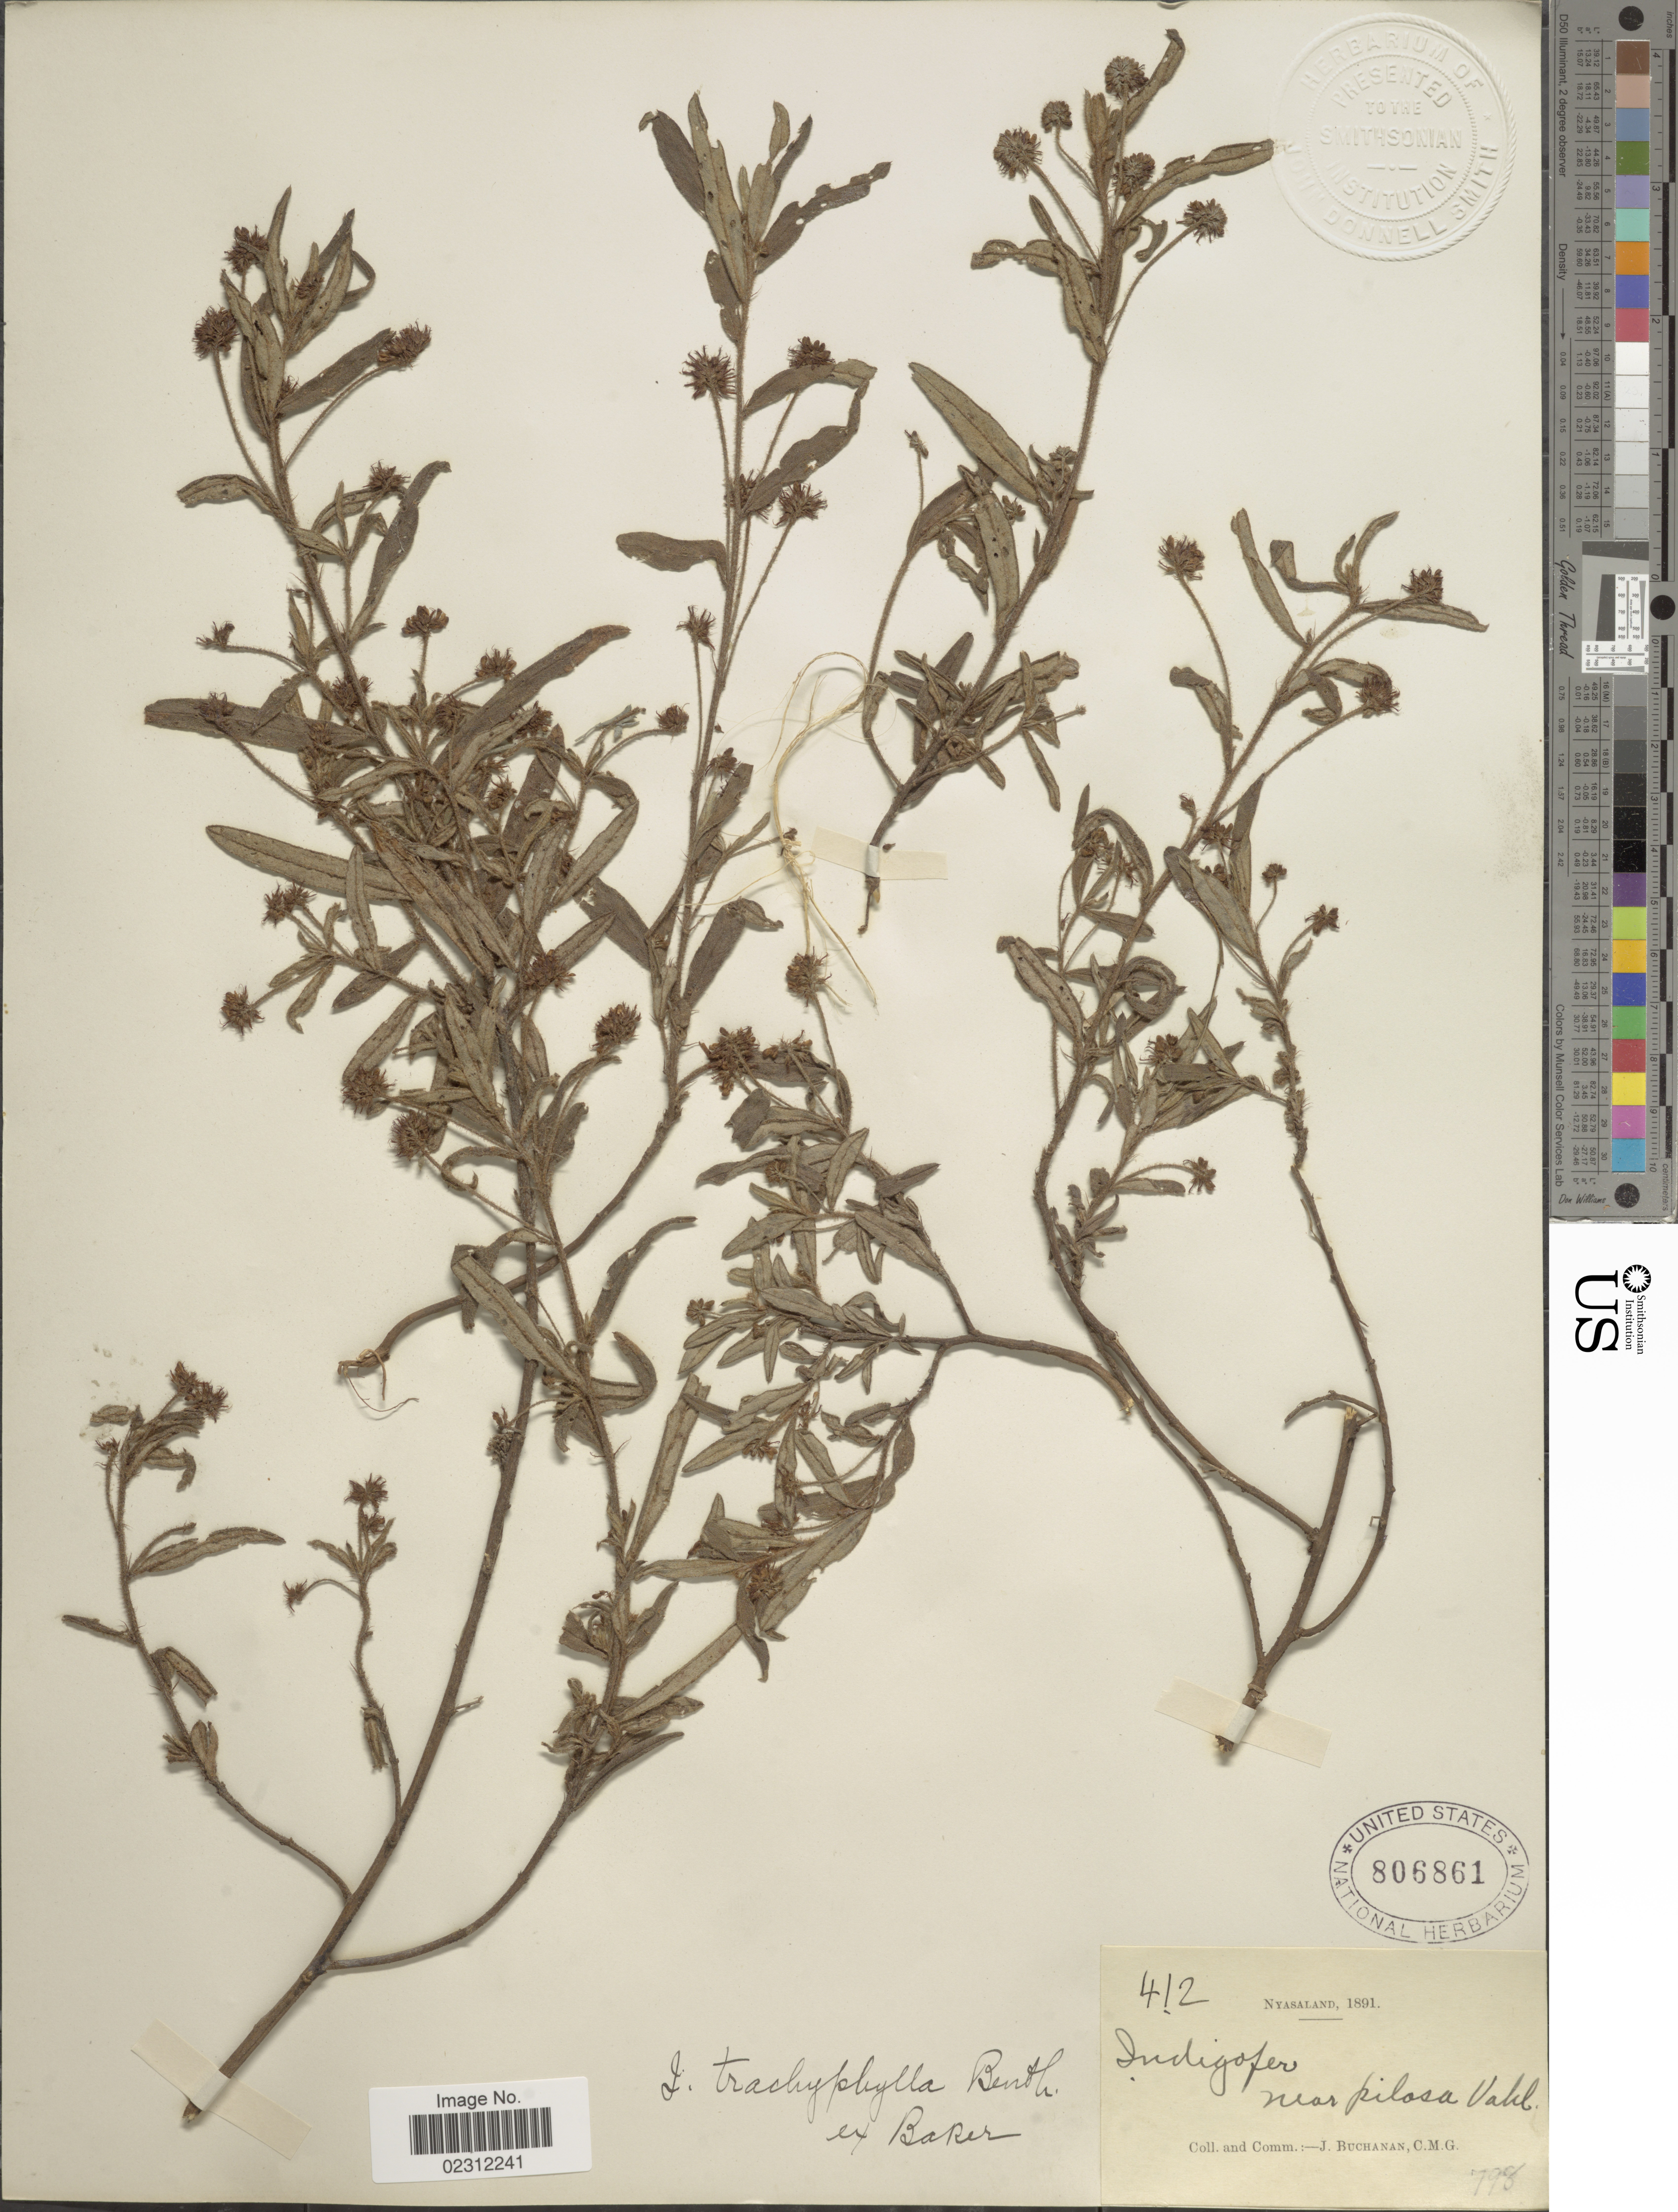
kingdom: Plantae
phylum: Tracheophyta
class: Magnoliopsida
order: Fabales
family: Fabaceae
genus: Indigofera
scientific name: Indigofera trachyphylla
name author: Oliv.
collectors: J. Buchanan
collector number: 412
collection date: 1891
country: Malawi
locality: Nyasaland.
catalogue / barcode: US 806861